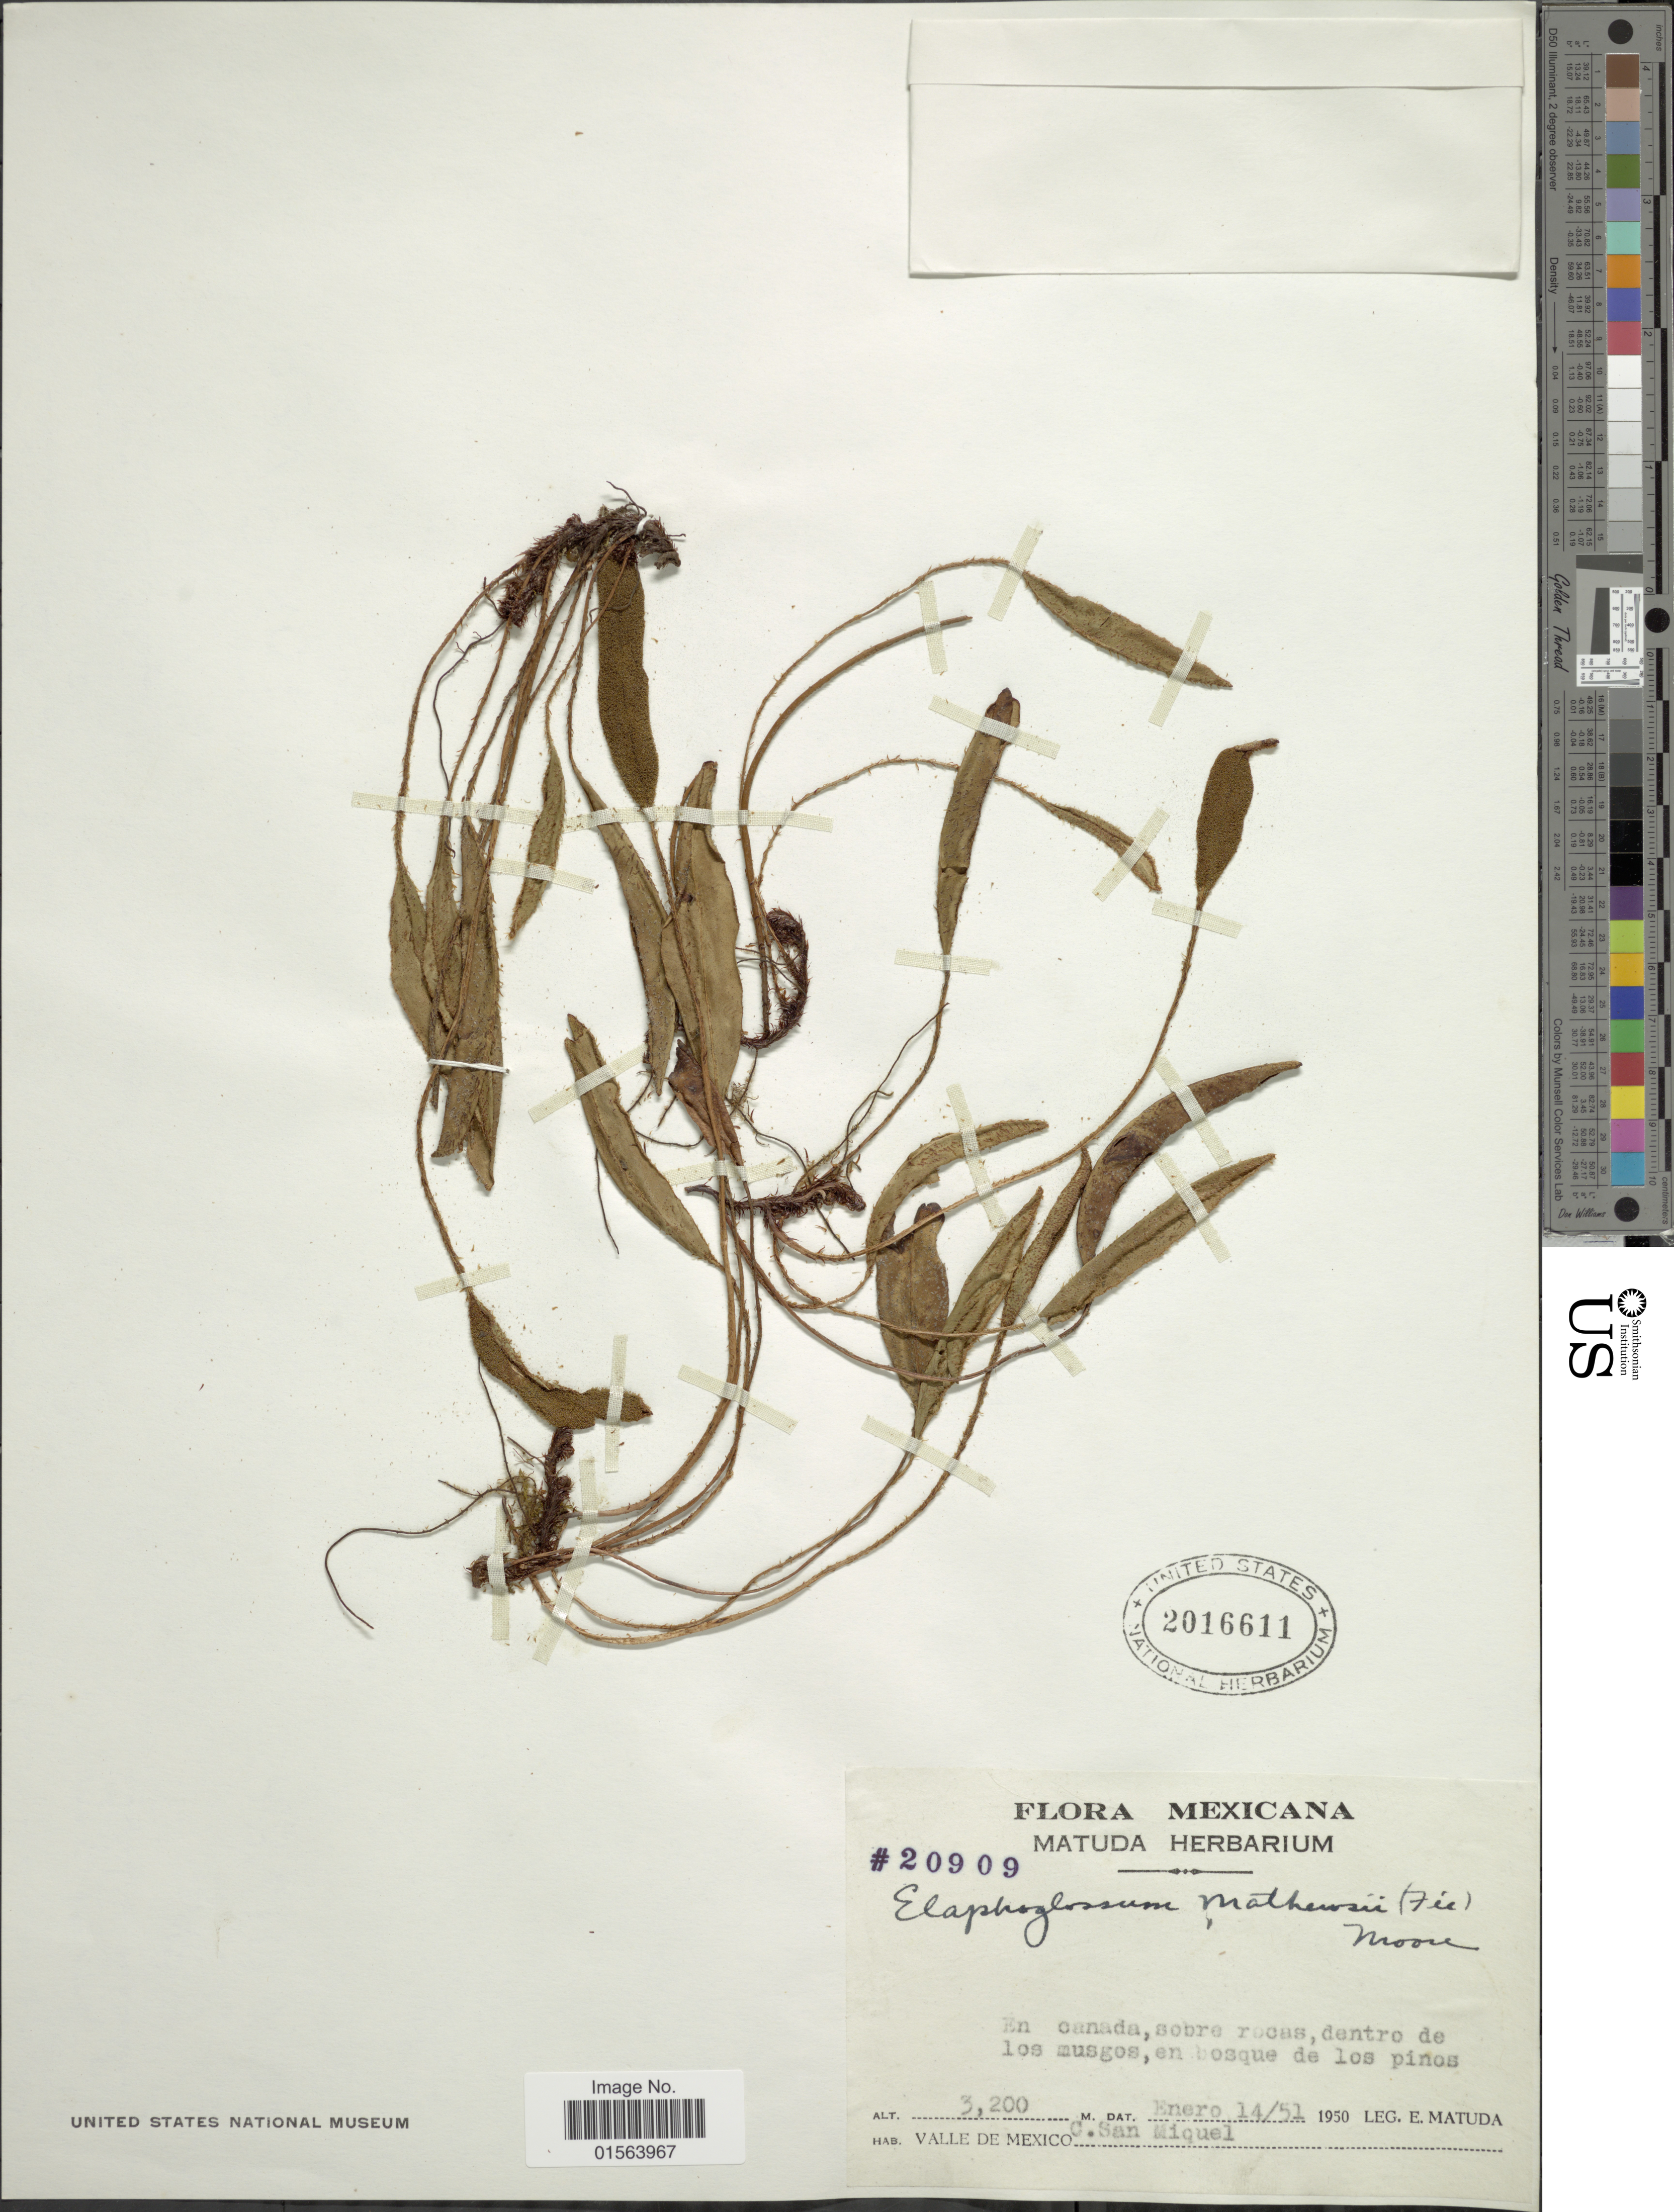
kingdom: Plantae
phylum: Tracheophyta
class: Polypodiopsida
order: Polypodiales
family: Dryopteridaceae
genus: Elaphoglossum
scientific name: Elaphoglossum hartwegii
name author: (Fée) T. Moore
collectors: E. Matuda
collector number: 20909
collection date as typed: Transcribed d/m/y: 14/1/51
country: Mexico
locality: Mexicana, Valle de Mexico, C. San Miguel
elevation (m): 3200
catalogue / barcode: US 2016611